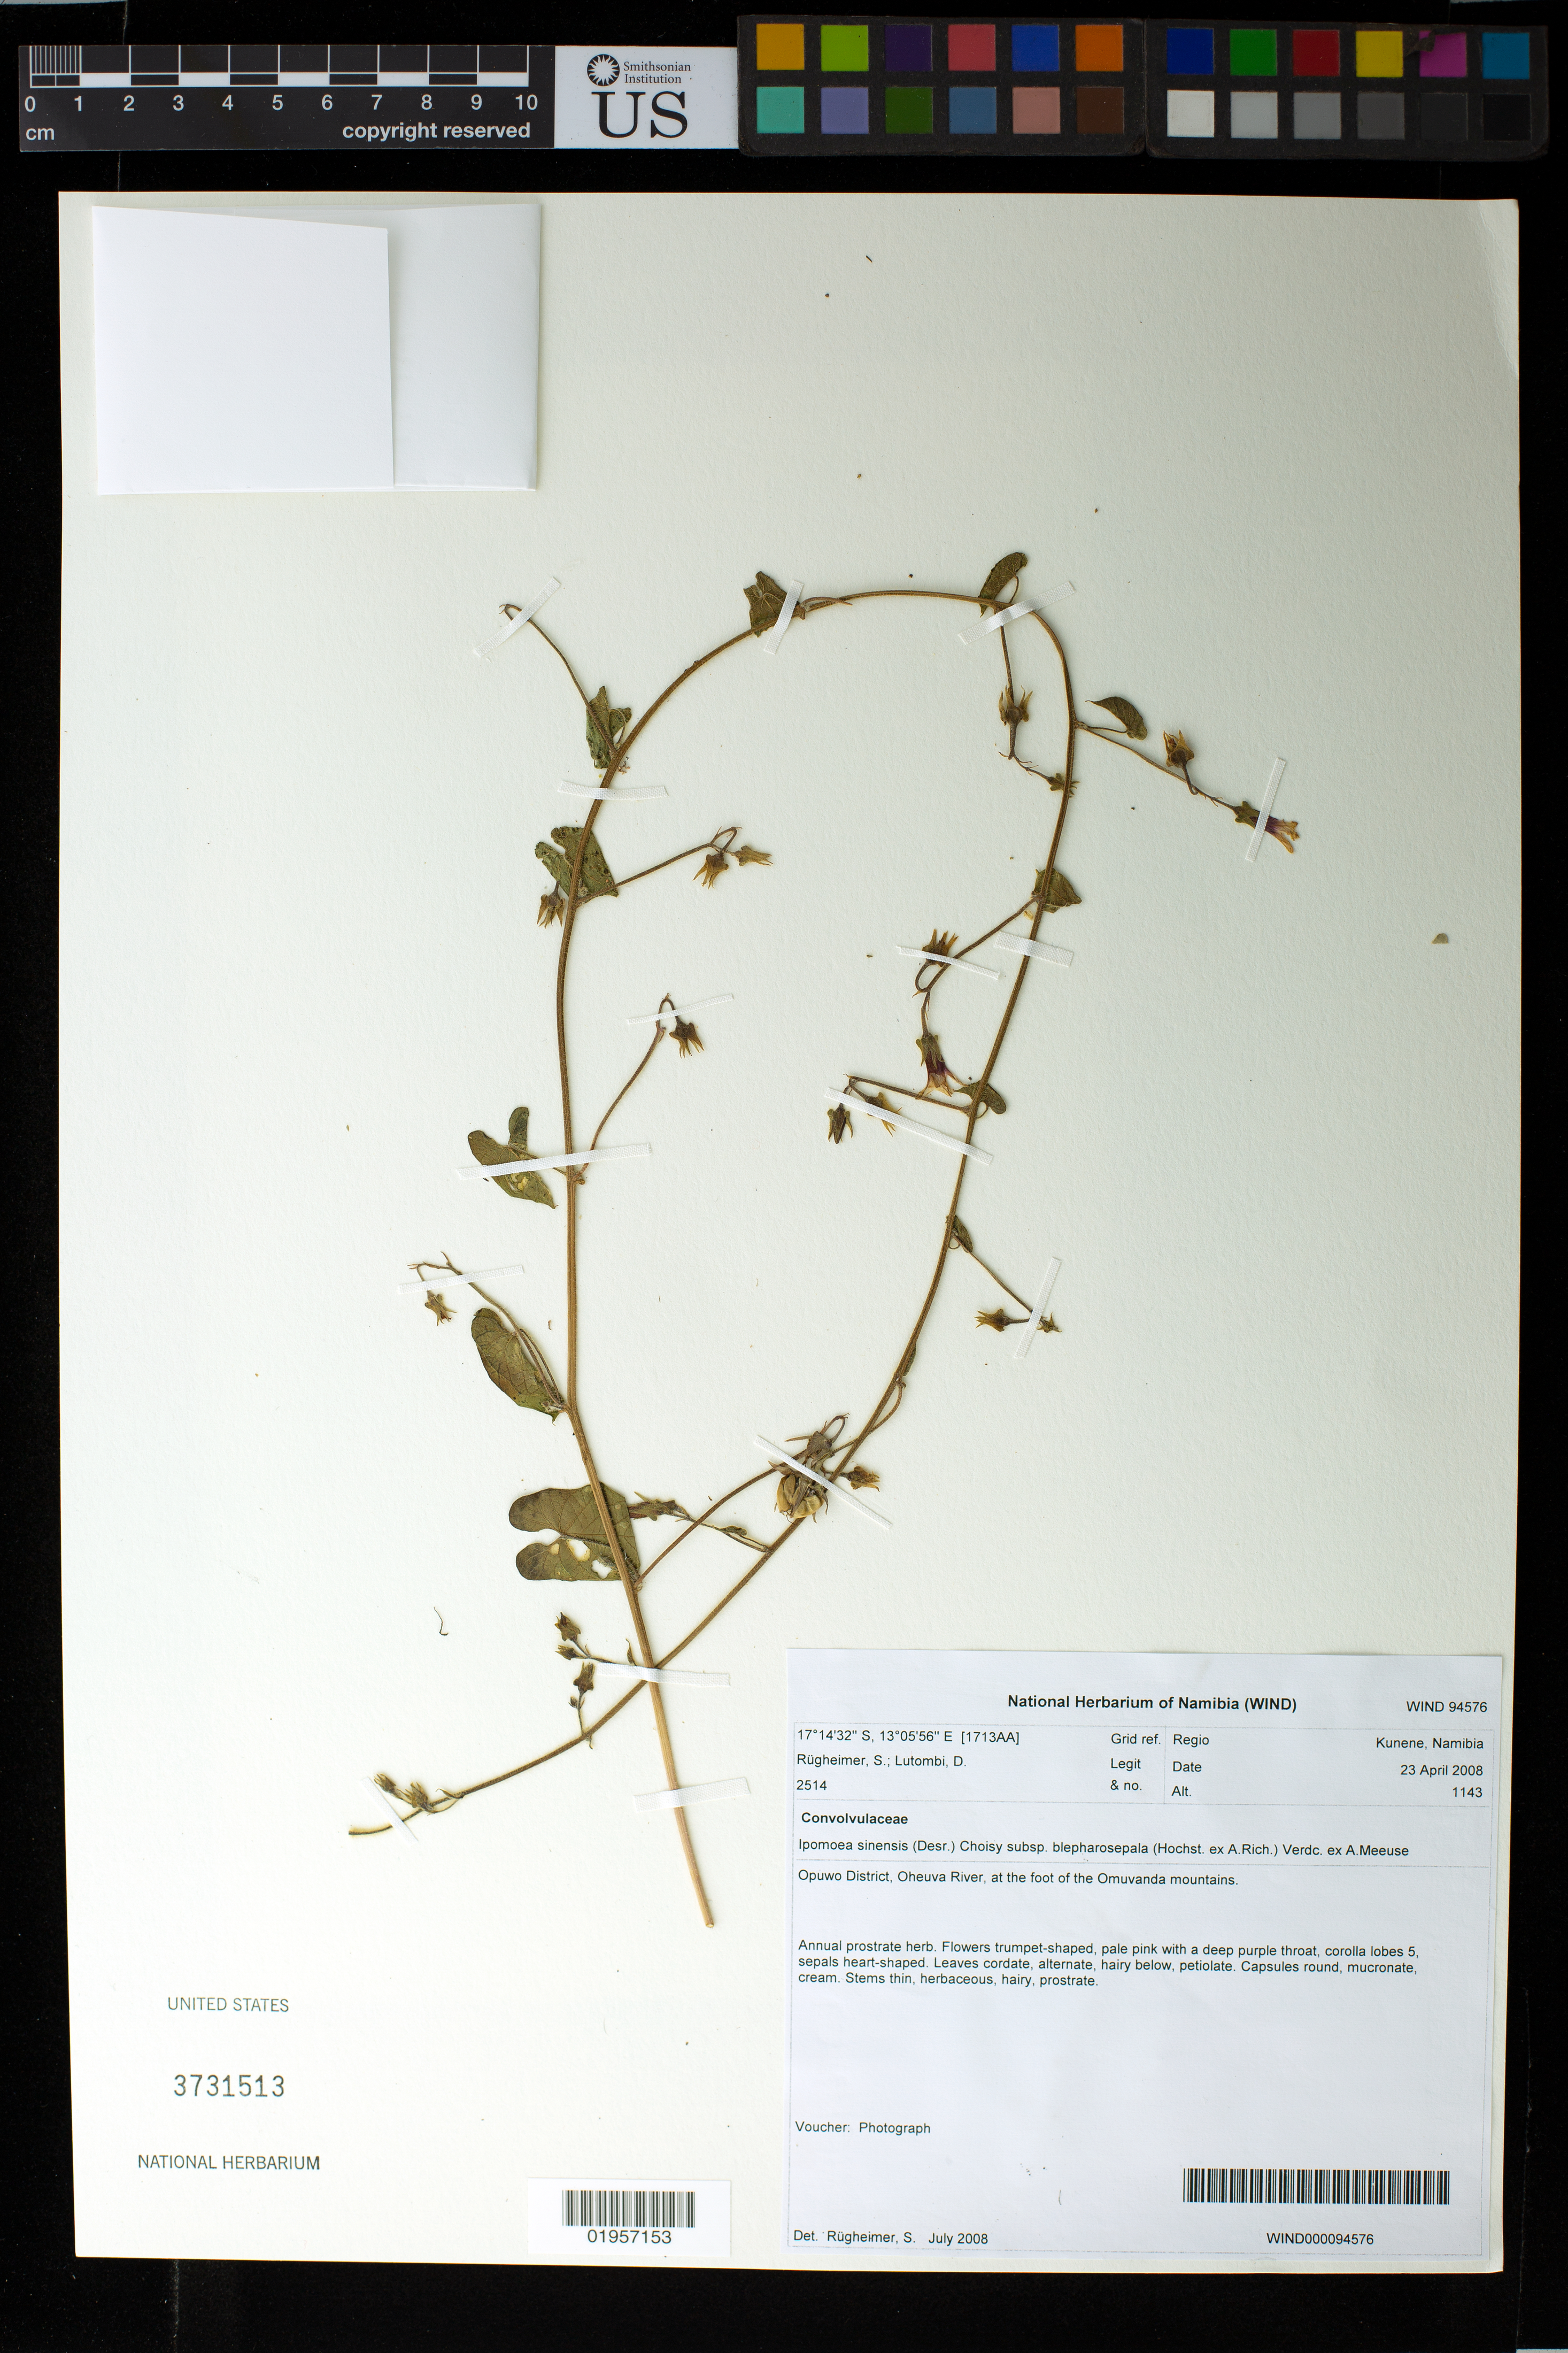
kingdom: Plantae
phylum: Tracheophyta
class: Magnoliopsida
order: Solanales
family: Convolvulaceae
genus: Ipomoea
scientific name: Ipomoea sinensis subsp. blepharosepala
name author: (Hochst. ex A. Rich.) Verdc. ex A. Meeuse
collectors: S. Rugheimer & D. Lutombi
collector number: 2514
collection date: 2008-04-23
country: Namibia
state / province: Kunene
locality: Opuwo District, Oheuva River, at the foot of the Omuvanda mountains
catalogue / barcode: US 3731513